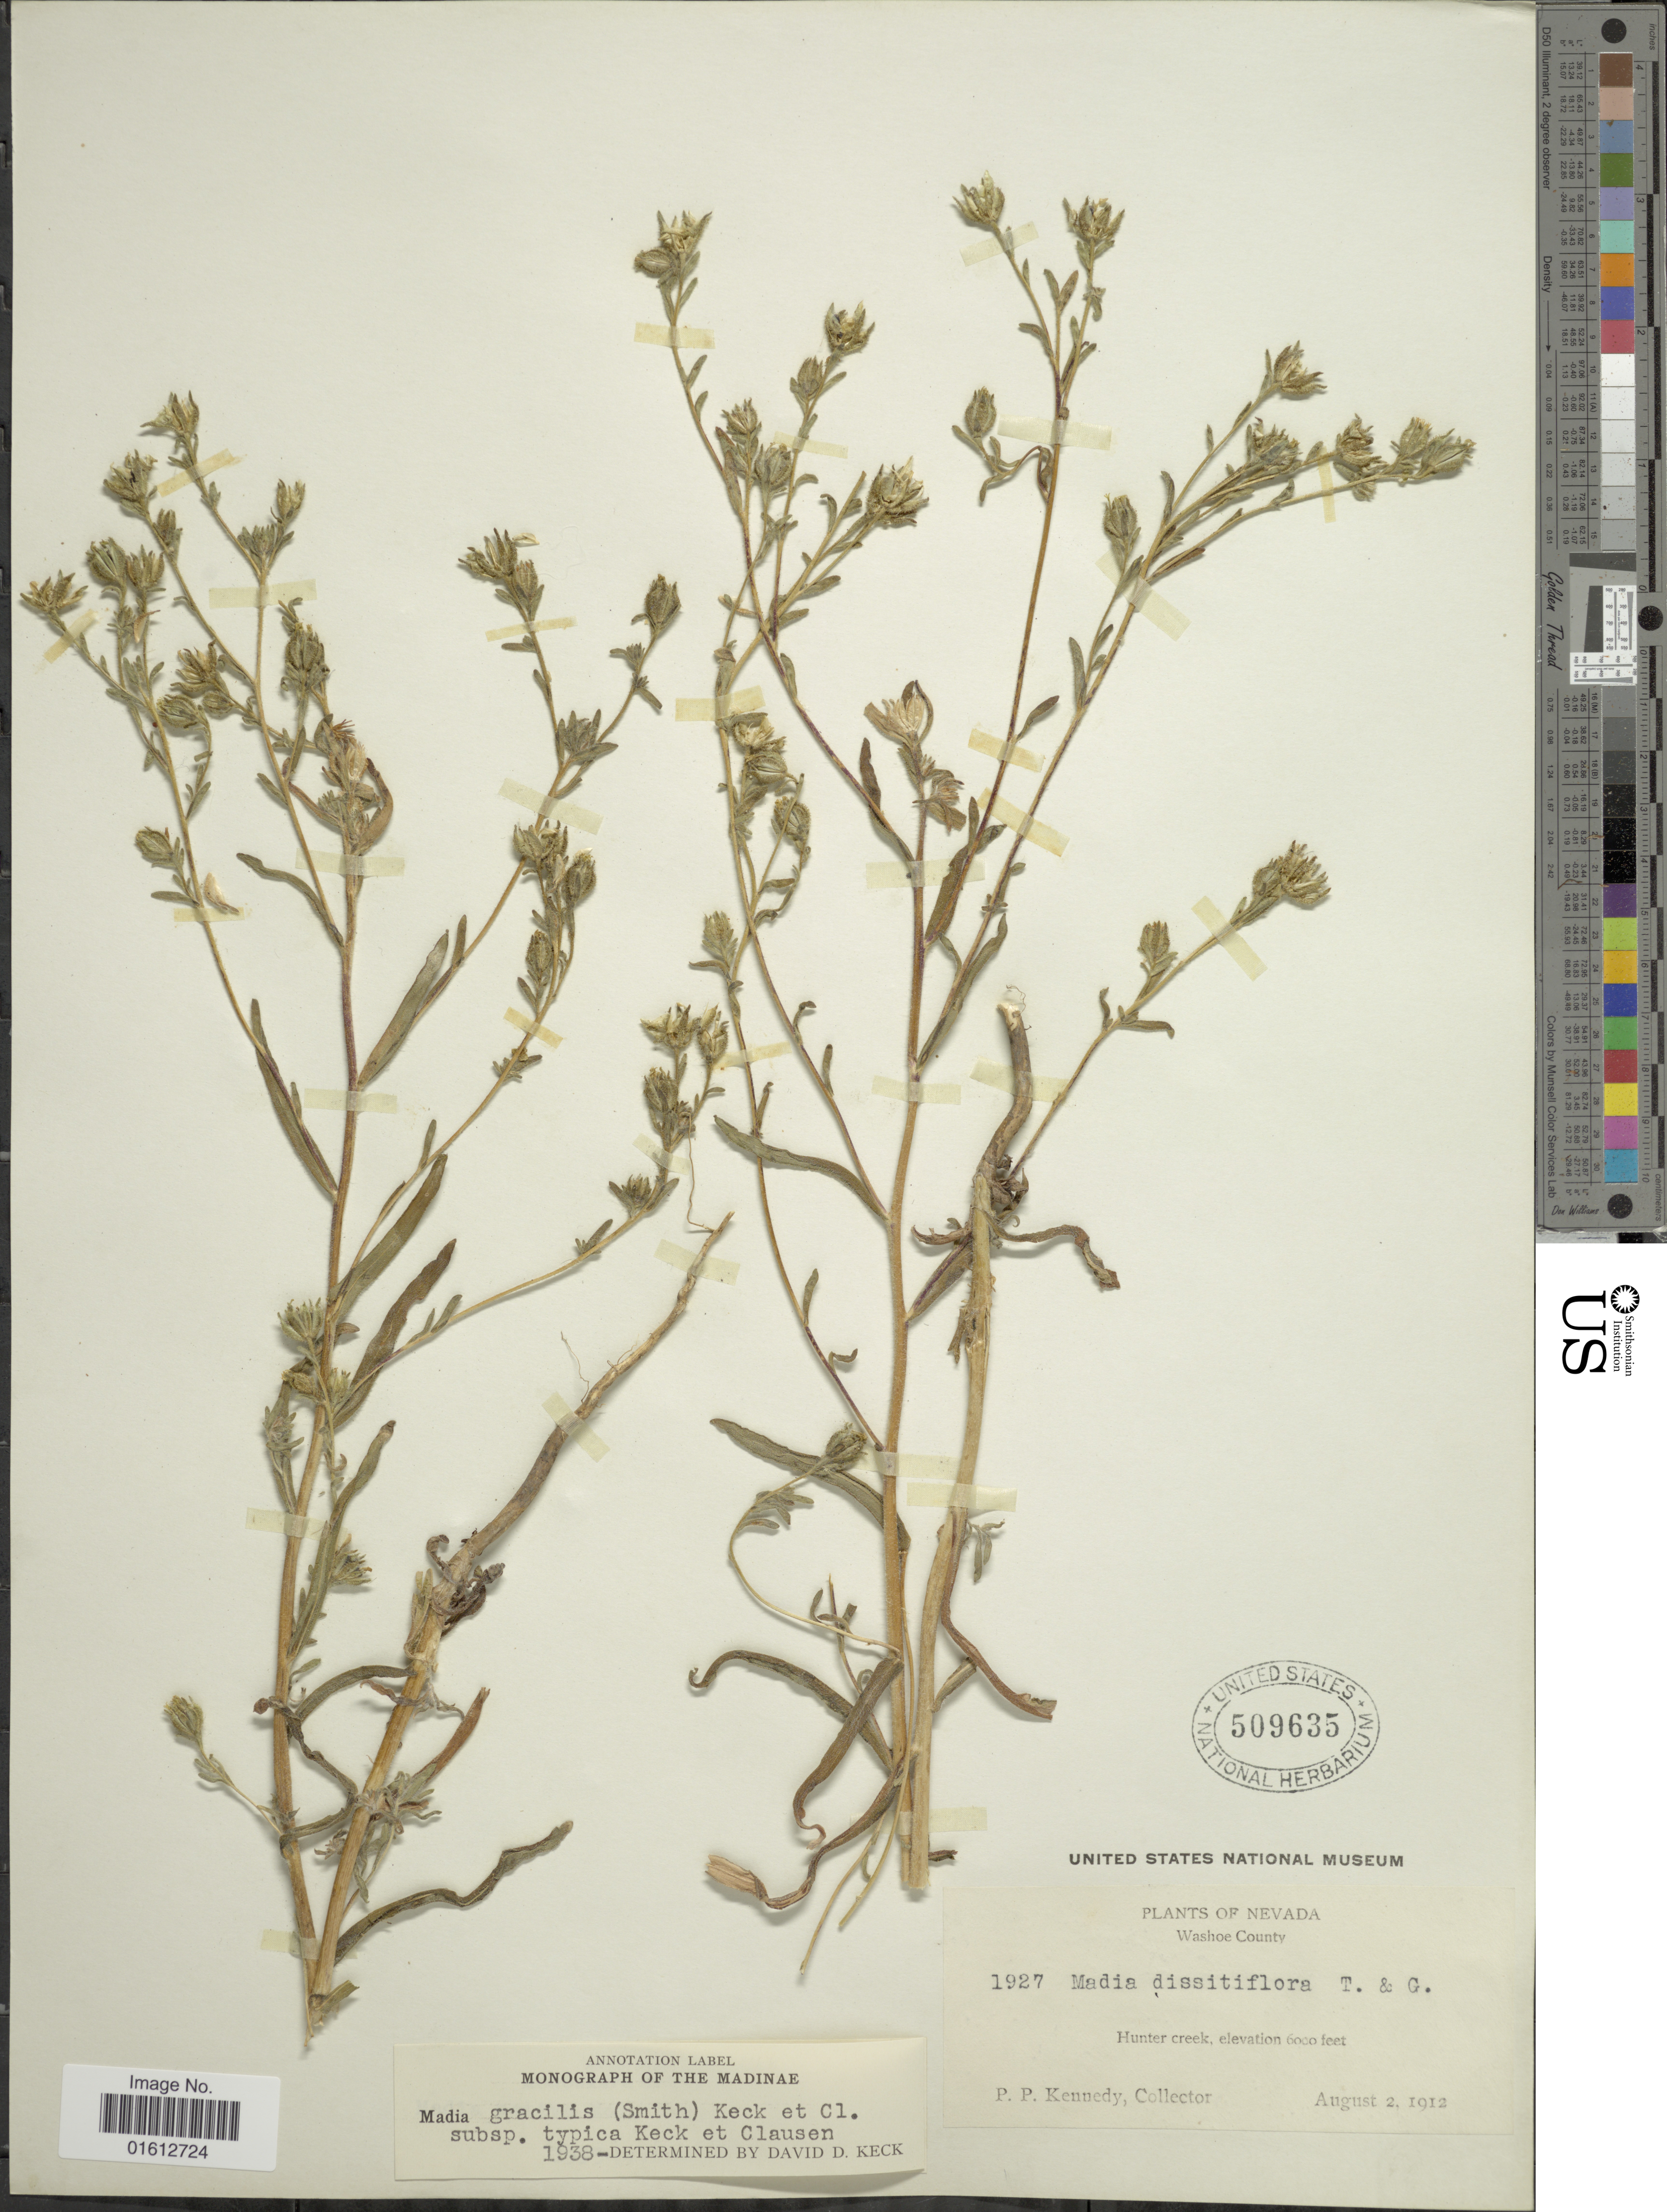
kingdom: Plantae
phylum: Tracheophyta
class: Magnoliopsida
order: Asterales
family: Asteraceae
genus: Madia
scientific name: Madia gracilis subsp. gracilis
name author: (Sm.) D.D. Keck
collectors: P. Kennedy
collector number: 1927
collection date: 1912-08-02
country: United States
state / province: Nevada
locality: Washoe County. Hunter creek.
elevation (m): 1829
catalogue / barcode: US 509635